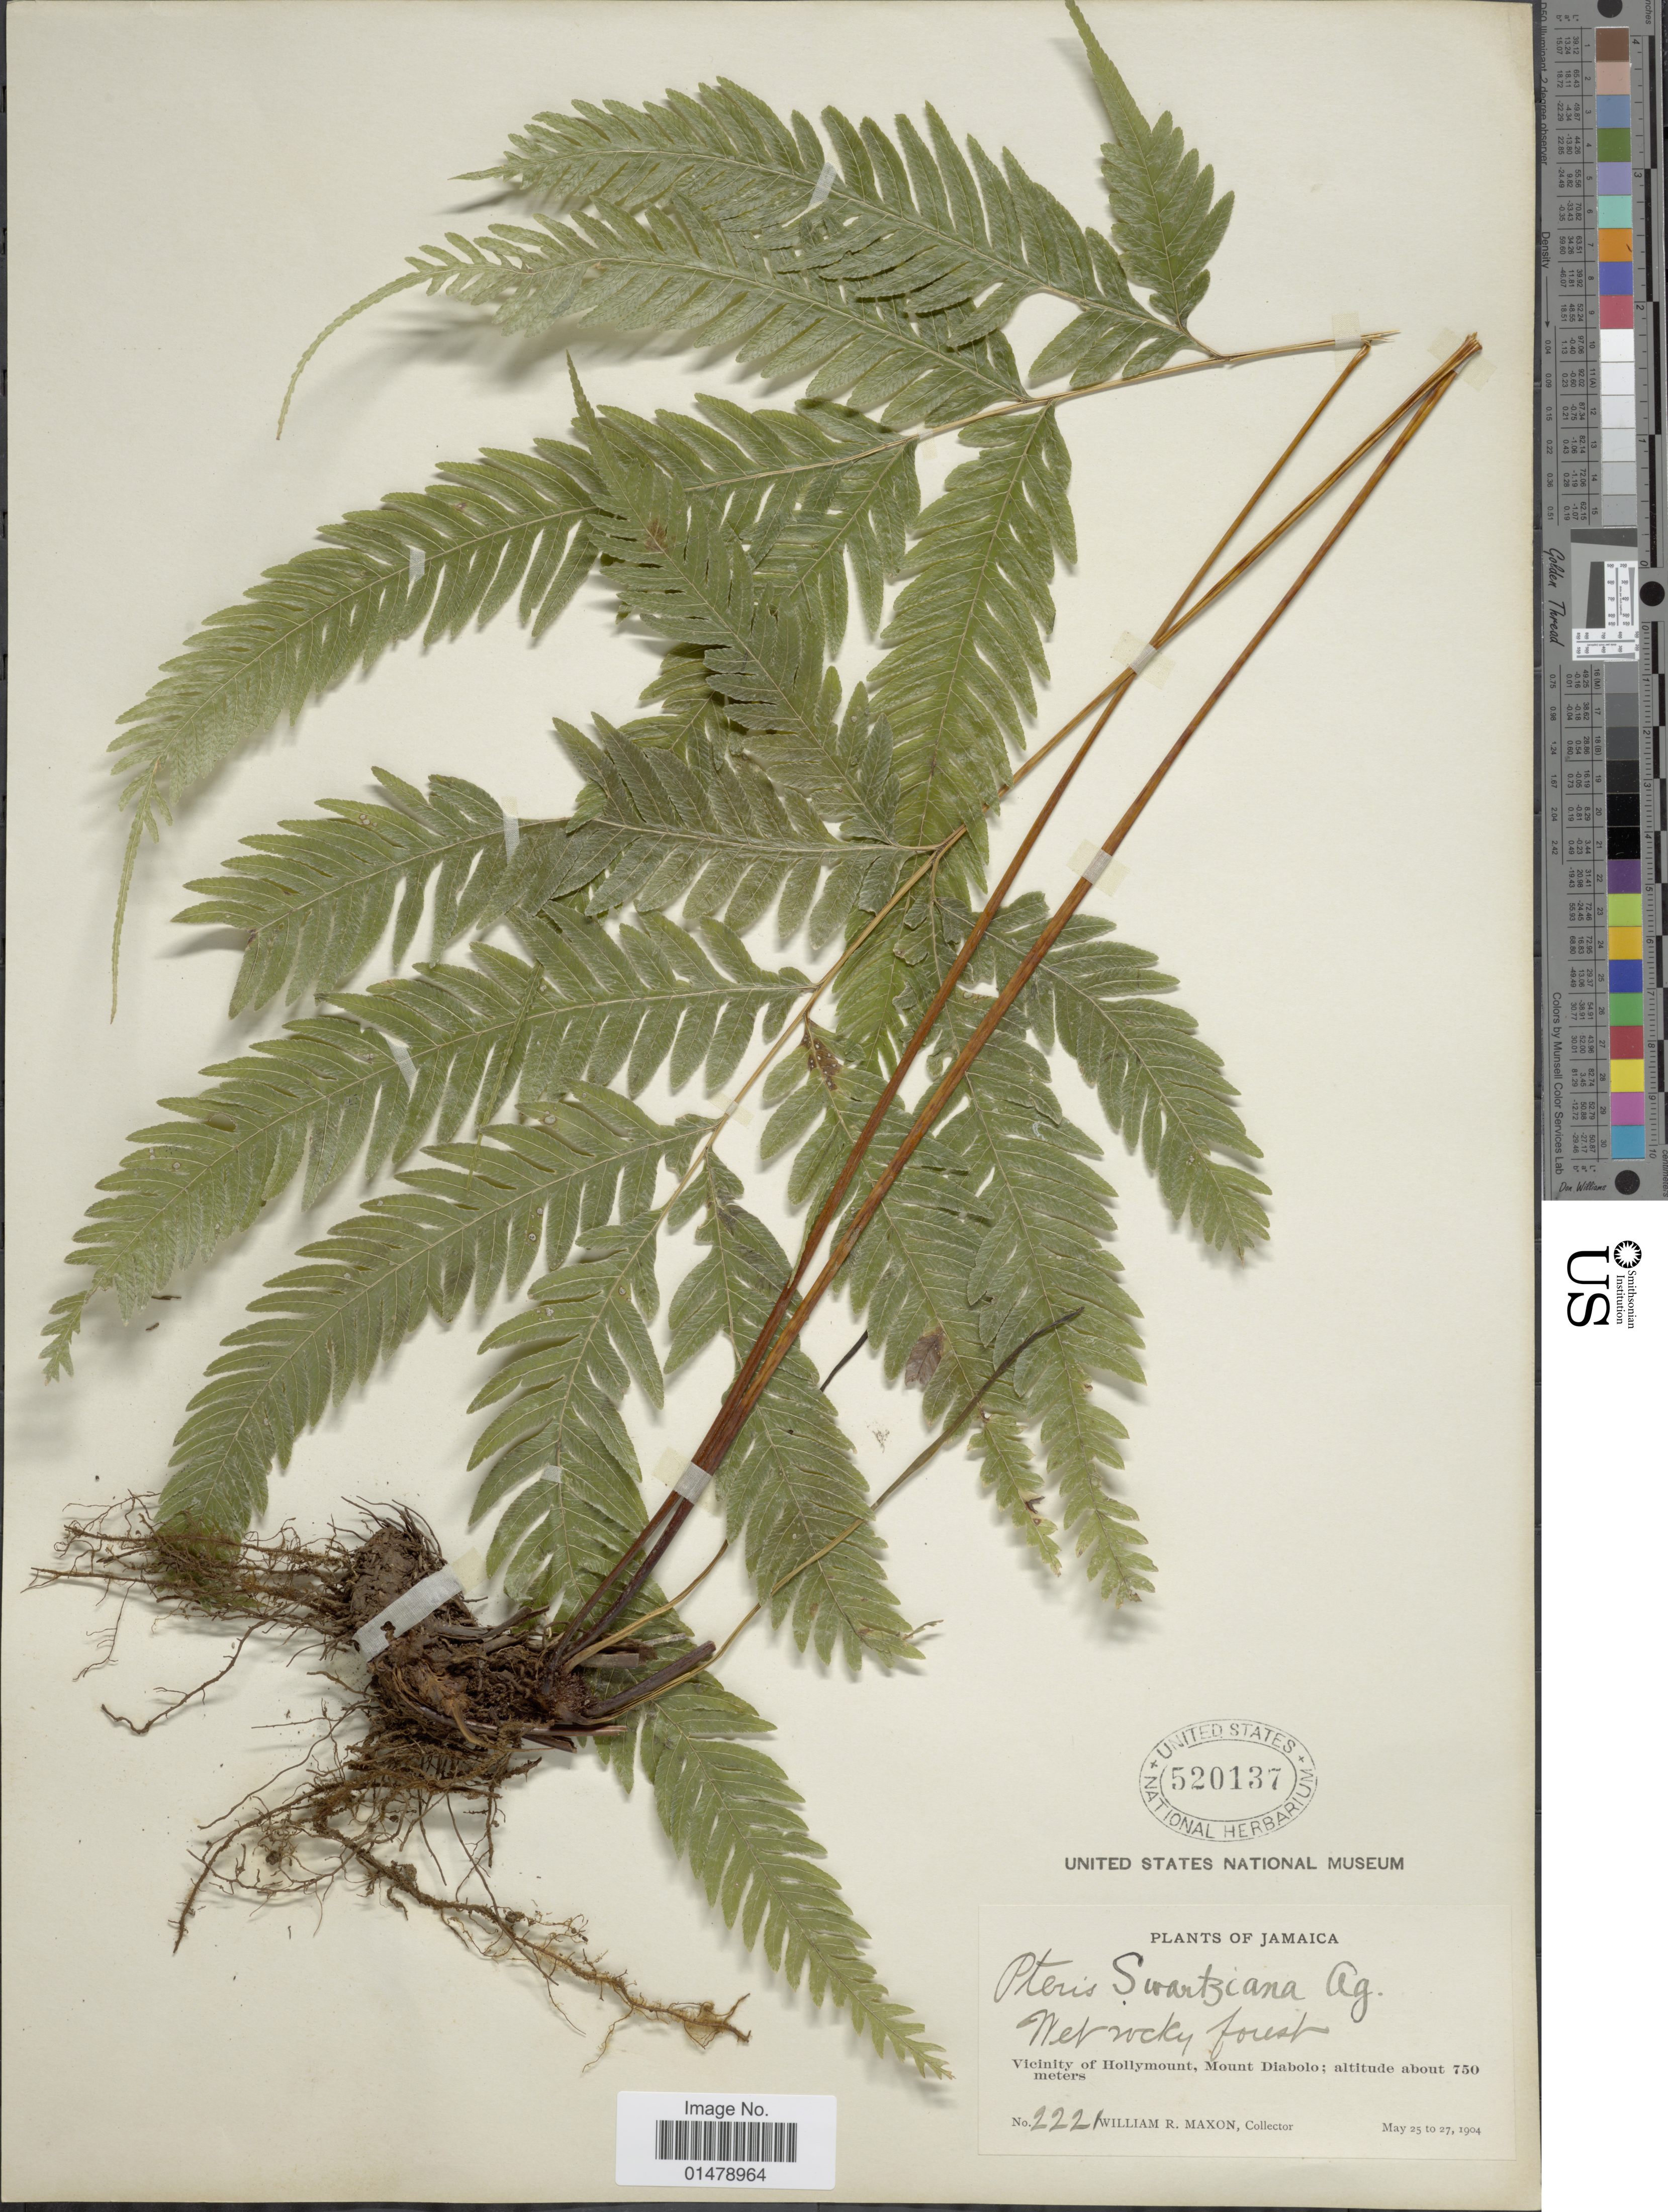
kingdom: Plantae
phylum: Tracheophyta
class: Polypodiopsida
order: Polypodiales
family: Pteridaceae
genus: Pteris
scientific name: Pteris swartziana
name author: J. Agardh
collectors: W. R. Maxon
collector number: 2221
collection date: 1904-05-25/1904-05-27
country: Jamaica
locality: Vicinity of Hollymount, Mount Diabolo.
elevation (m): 750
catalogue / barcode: US 520137